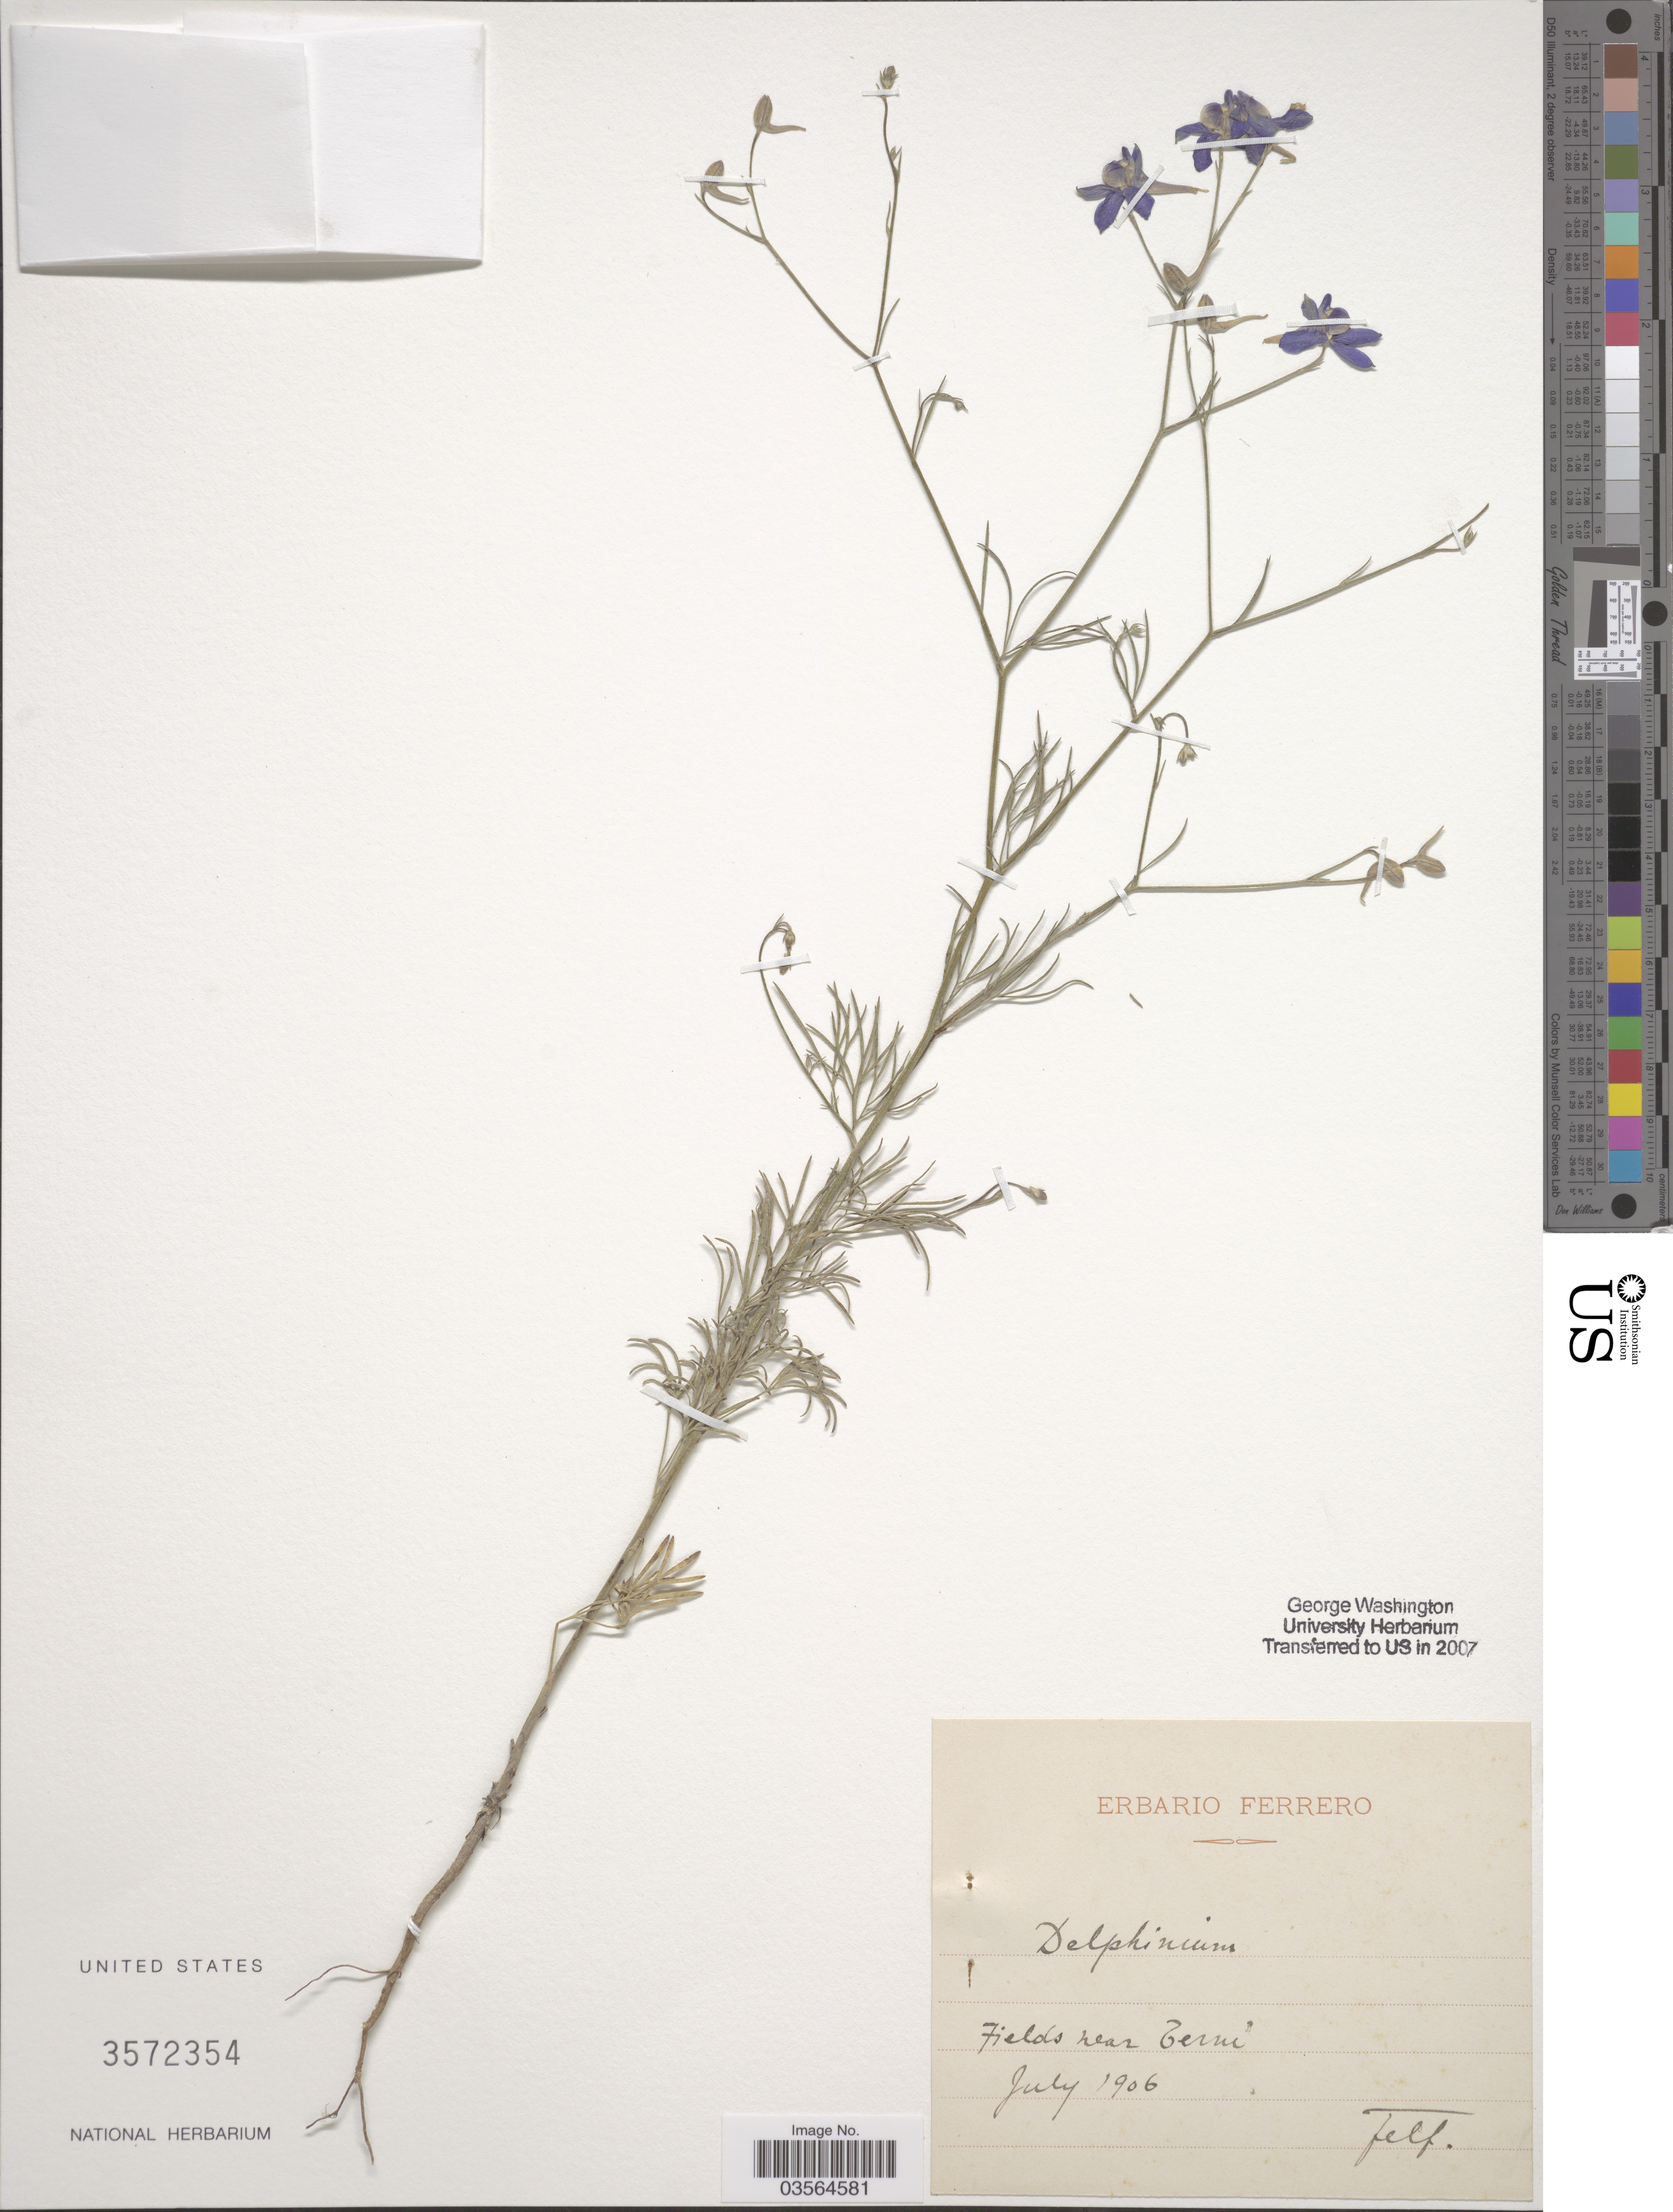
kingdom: Plantae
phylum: Tracheophyta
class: Magnoliopsida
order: Ranunculales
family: Ranunculaceae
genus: Delphinium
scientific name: Delphinium sp.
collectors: F. Ferrero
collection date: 1906-07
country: Italy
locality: Fields near Terni.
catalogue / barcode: US 3572354